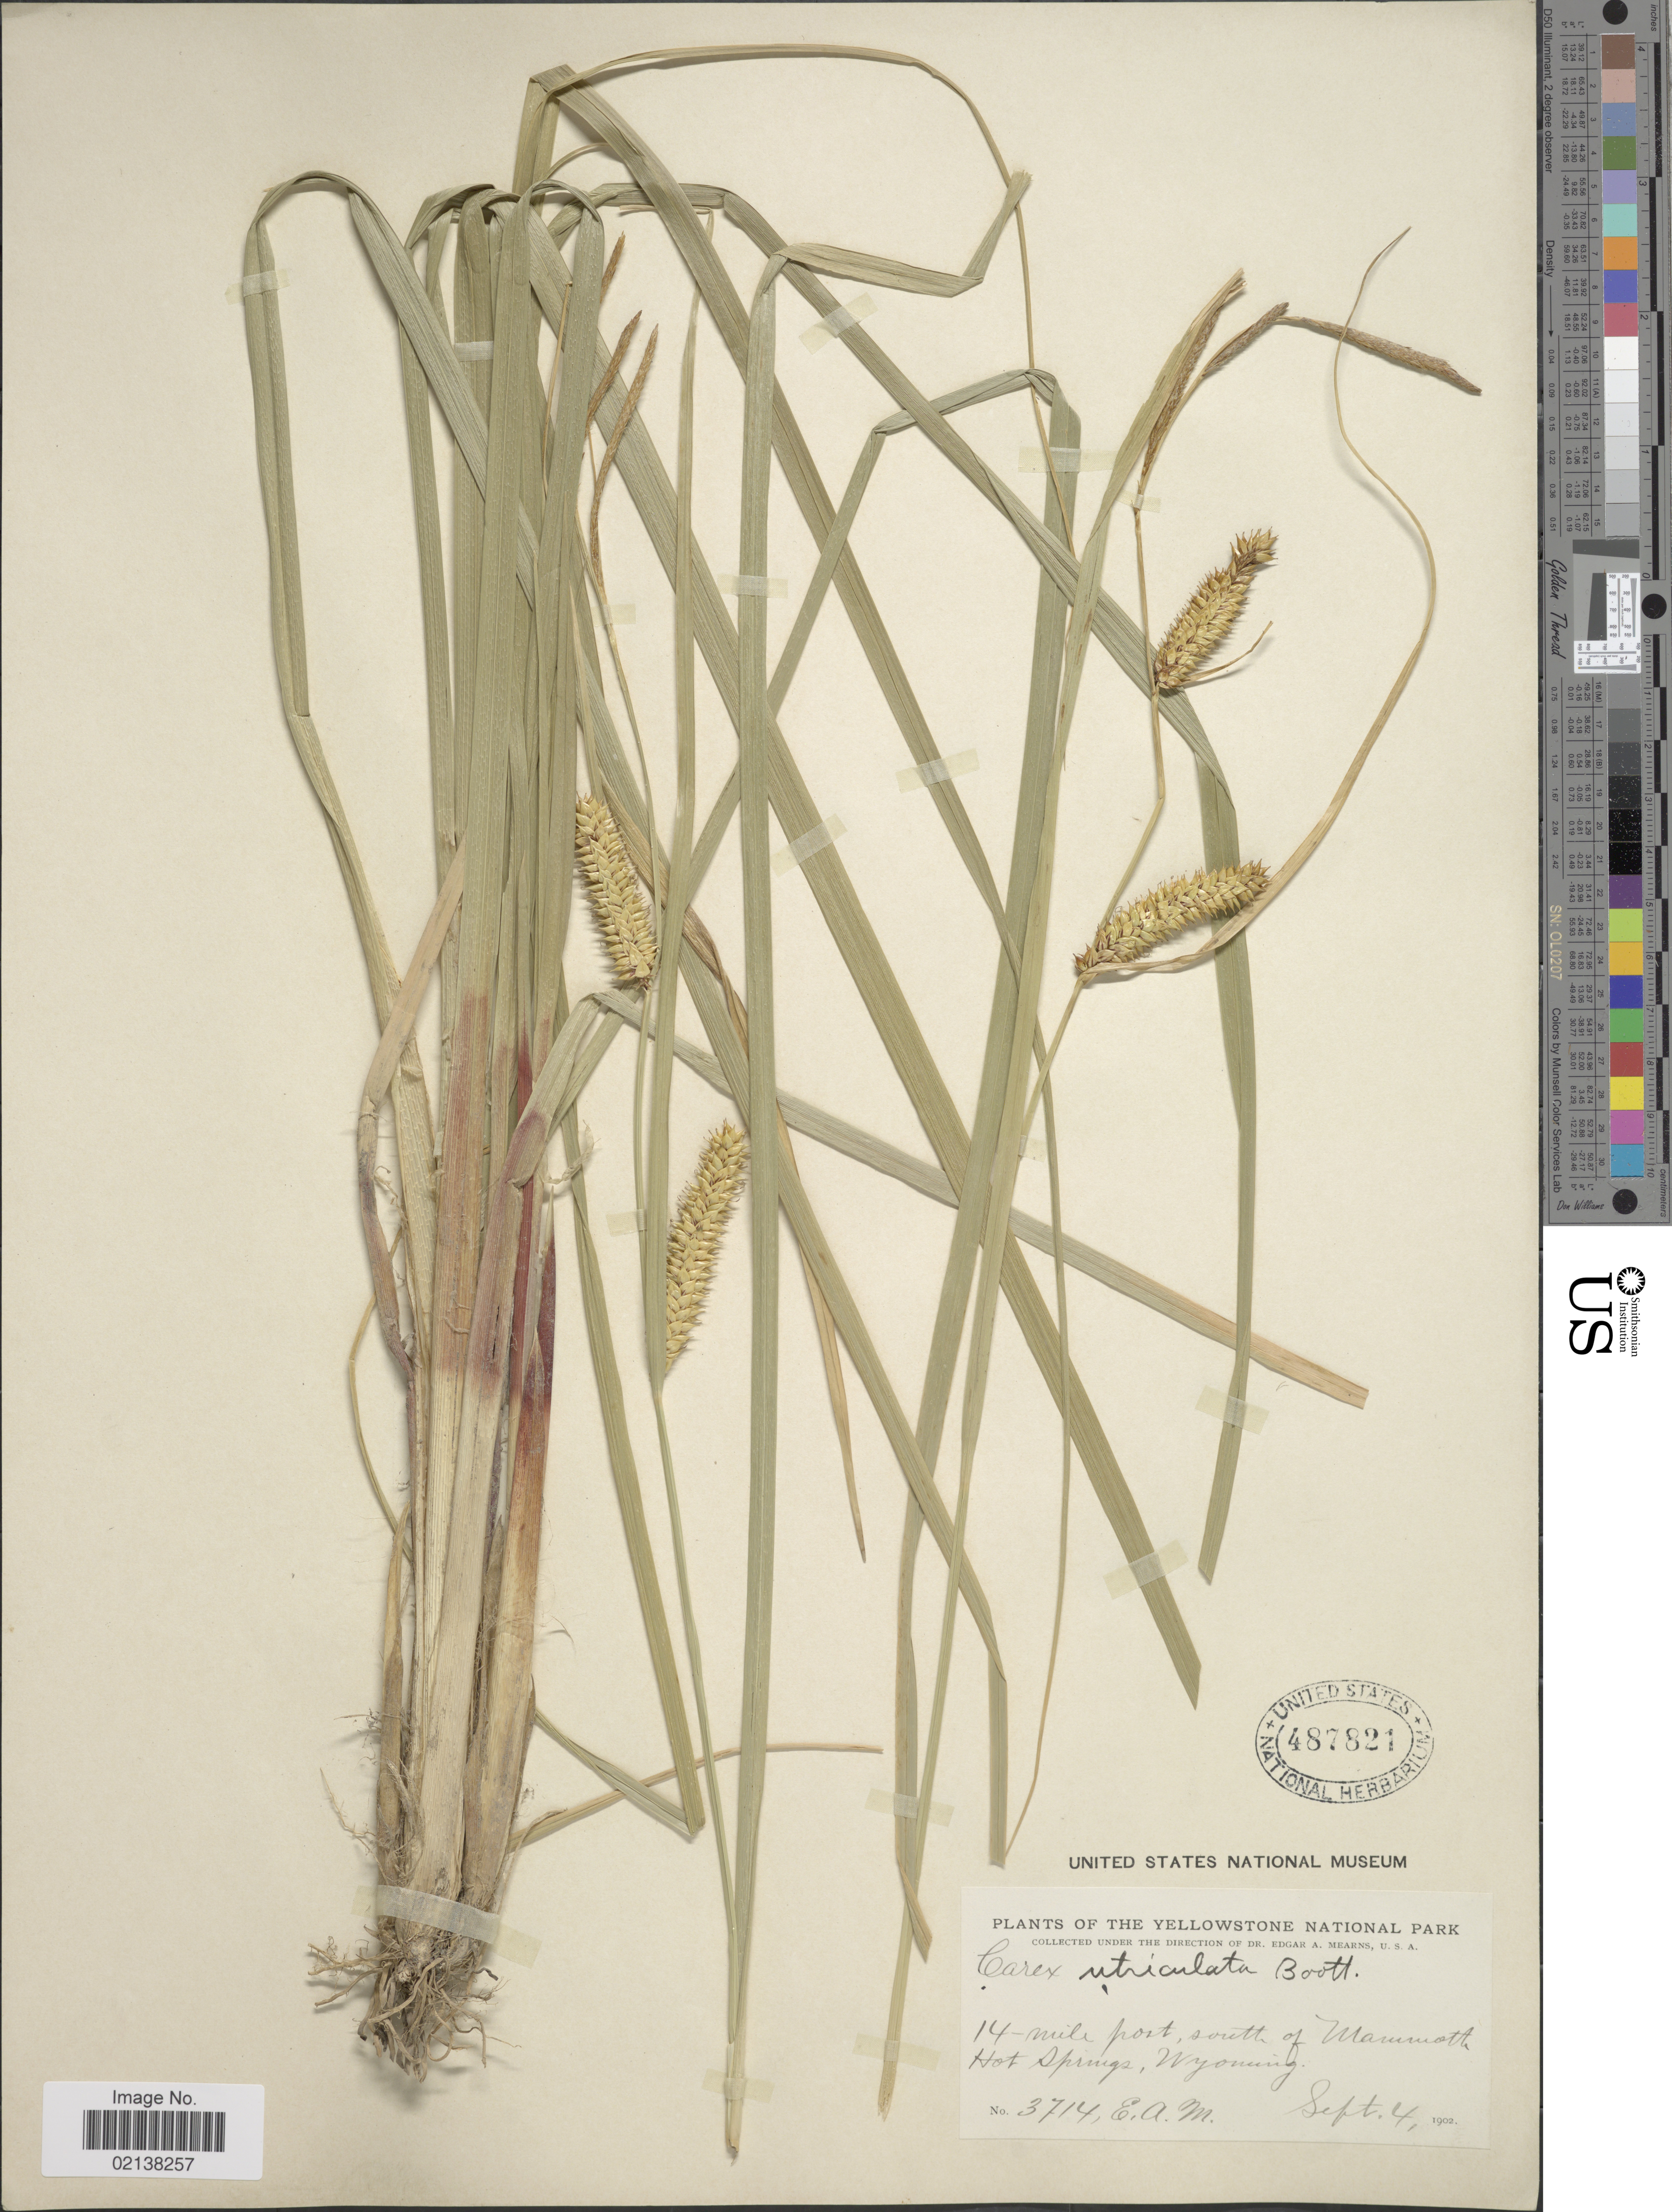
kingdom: Plantae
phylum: Tracheophyta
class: Liliopsida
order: Poales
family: Cyperaceae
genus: Carex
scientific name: Carex utriculata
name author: Boott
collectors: E. A. Mearns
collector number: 3714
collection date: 1902-09-04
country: United States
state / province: Wyoming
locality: Yellowstone National Park. 14-mile post, south of Mammoth Hot Springs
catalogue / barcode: US 487821